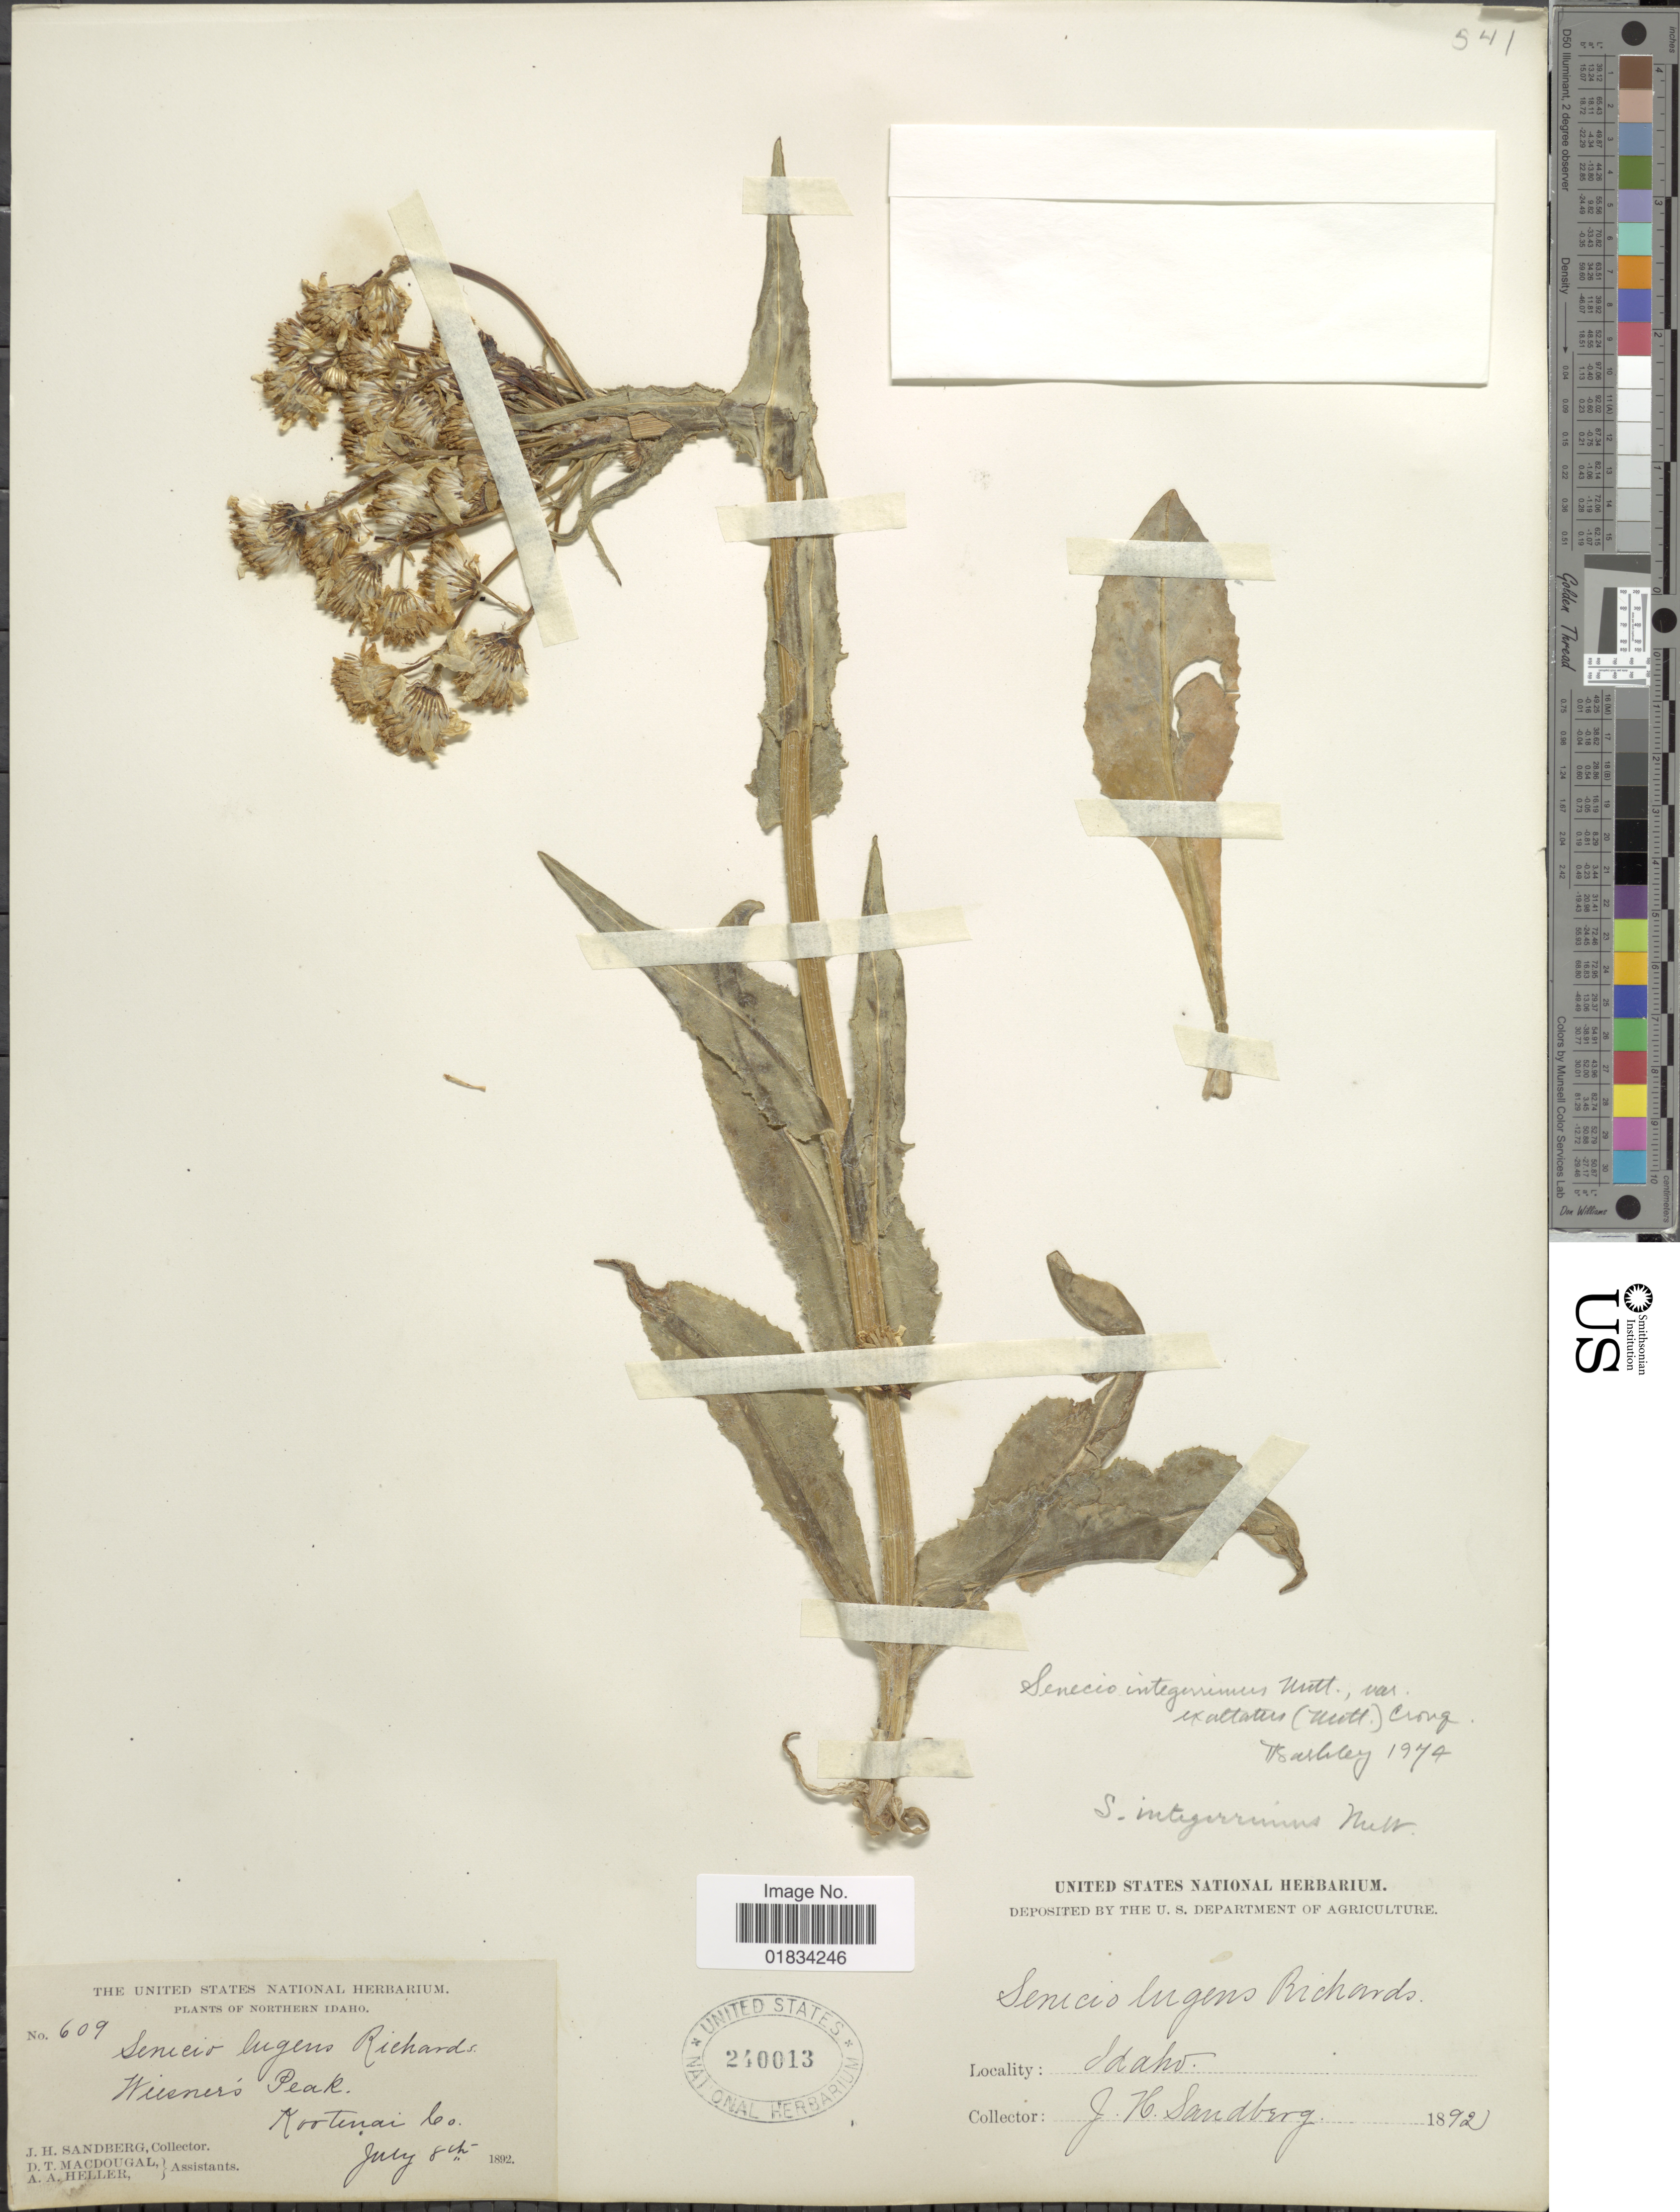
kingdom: Plantae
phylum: Tracheophyta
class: Magnoliopsida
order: Asterales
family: Asteraceae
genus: Senecio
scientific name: Senecio integerrimus var. exaltatus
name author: (Nutt.) Cronq.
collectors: J. H. Sandberg, D. T. MacDougal & A. A. Heller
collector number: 609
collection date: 1892-07-08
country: United States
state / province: Idaho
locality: Sinero Peak. Kootenai Co.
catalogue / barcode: US 240013